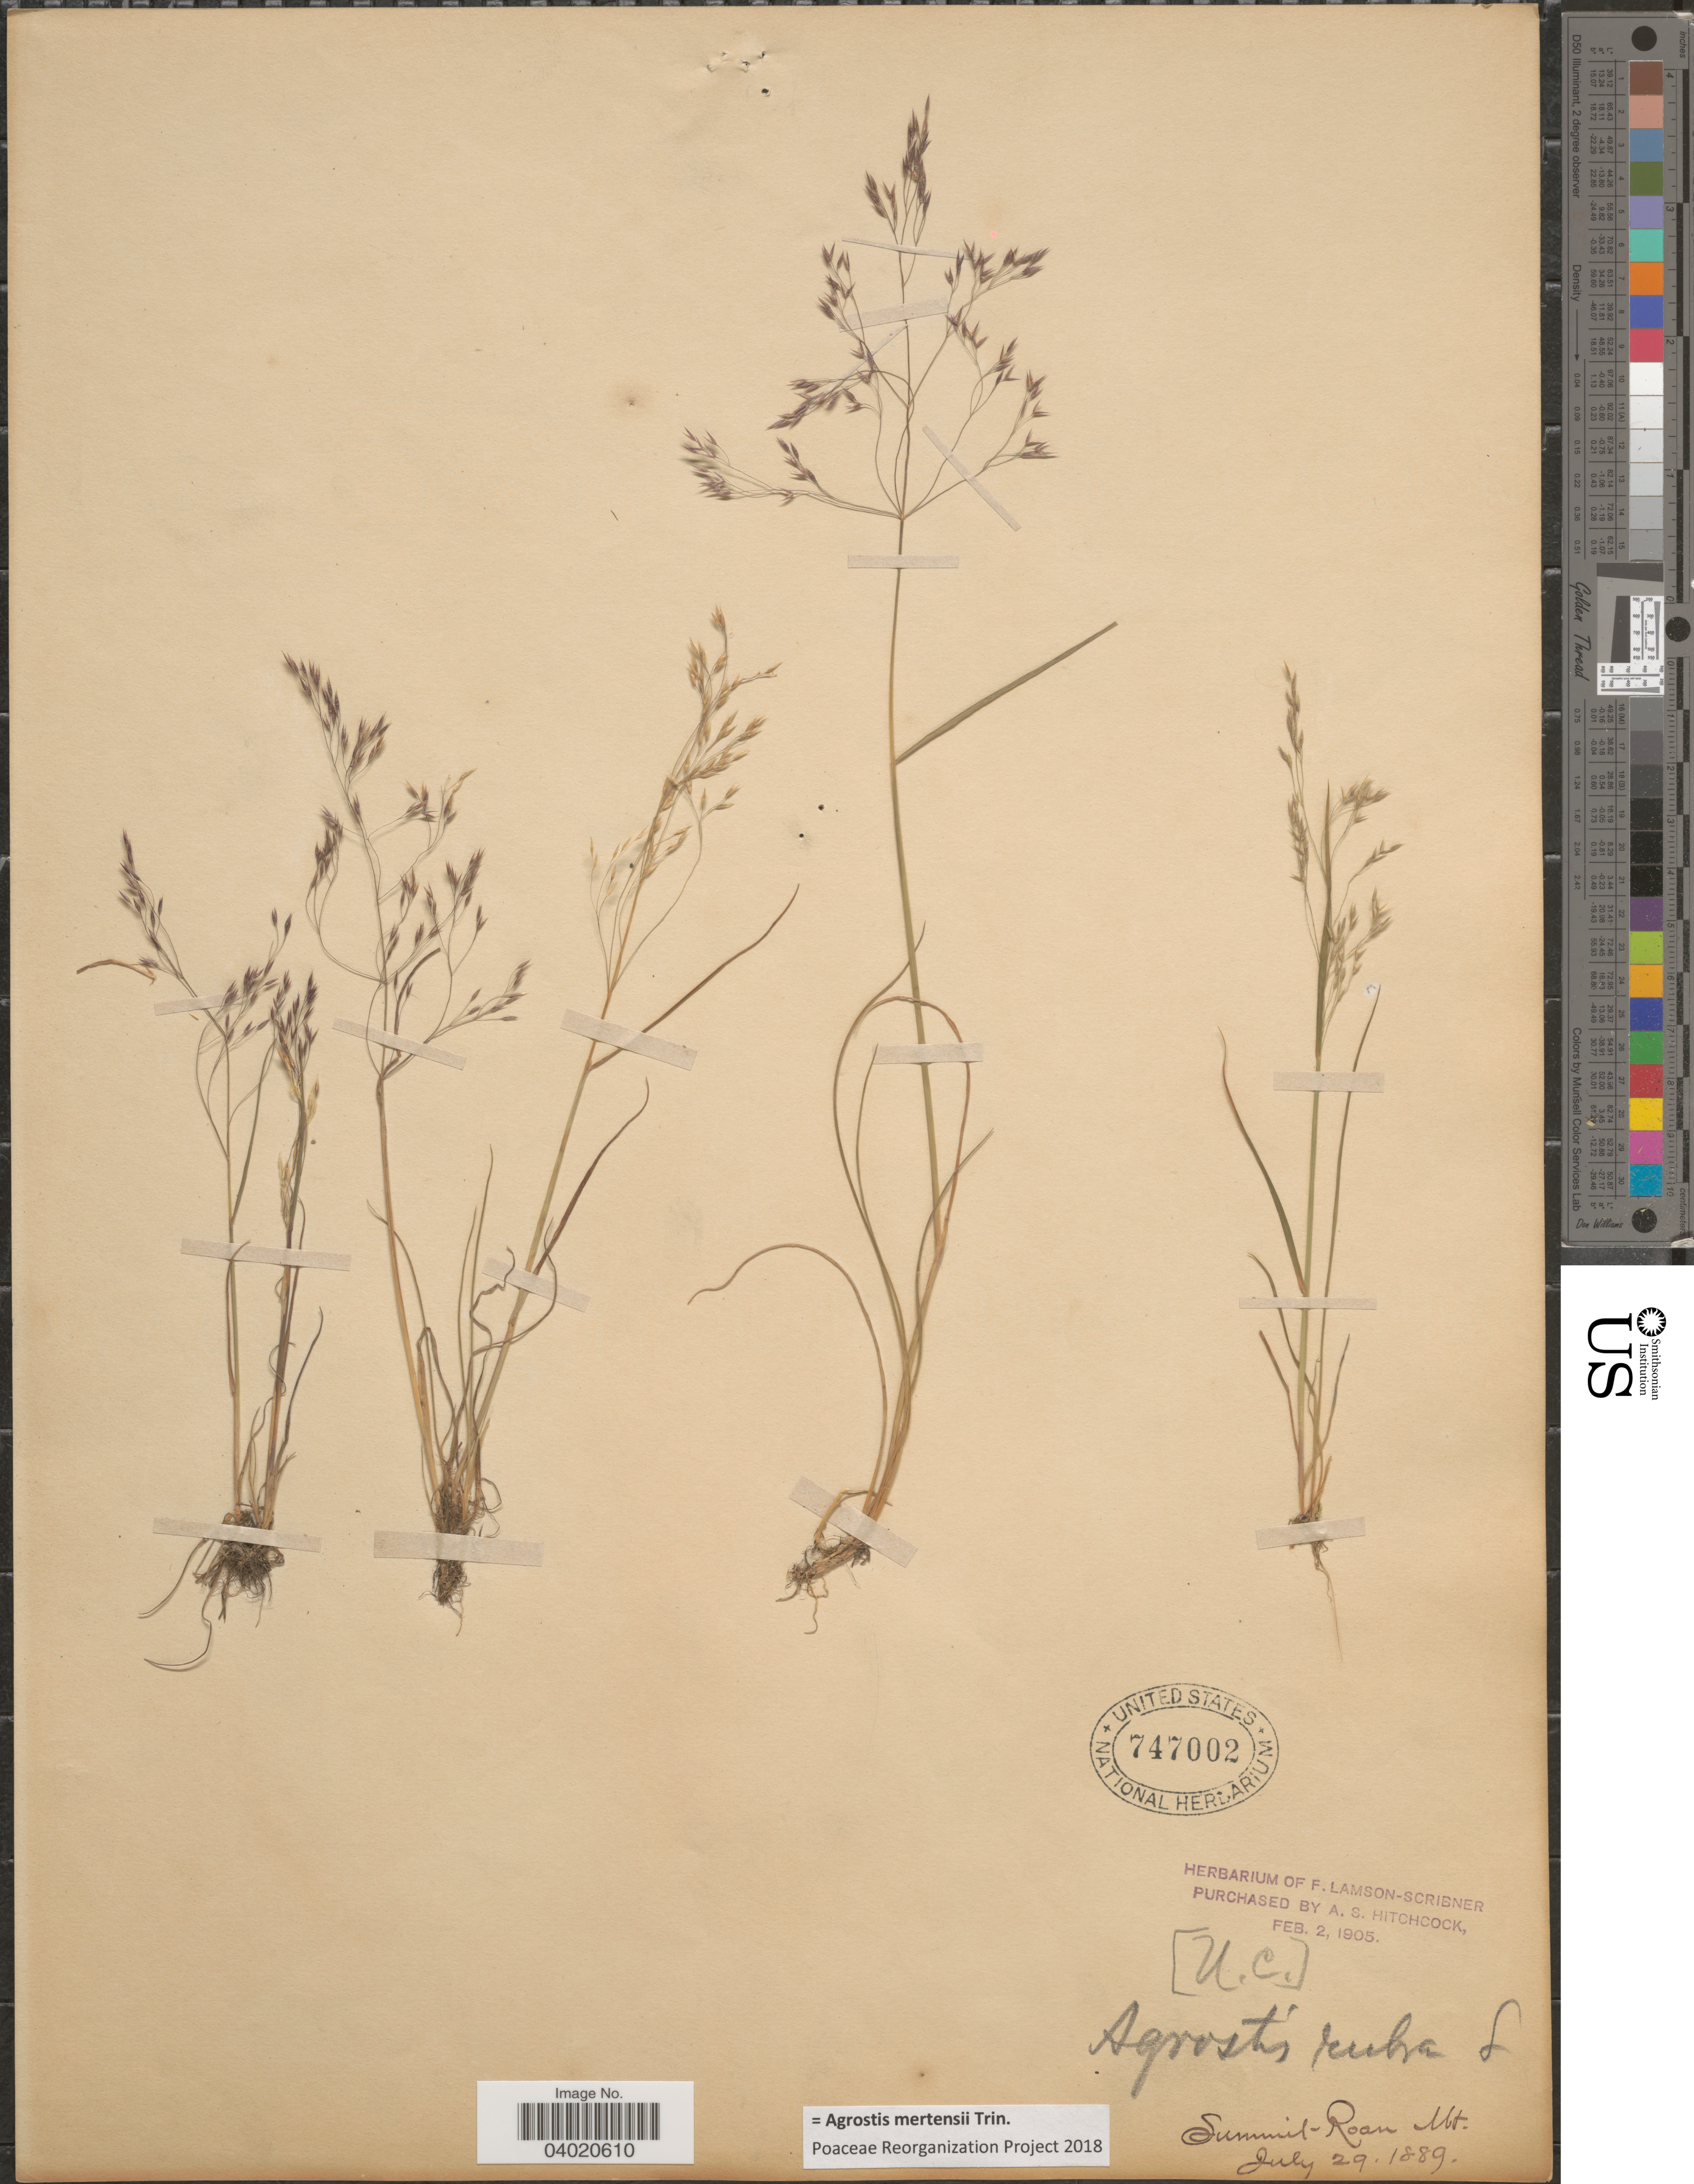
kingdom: Plantae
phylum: Tracheophyta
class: Liliopsida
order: Poales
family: Poaceae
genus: Agrostis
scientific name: Agrostis mertensii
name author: Trin.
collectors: ex herb. F. Lamson Scribner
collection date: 1889-07-29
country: United States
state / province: North Carolina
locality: Summit Roan Mt.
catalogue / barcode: US 747002